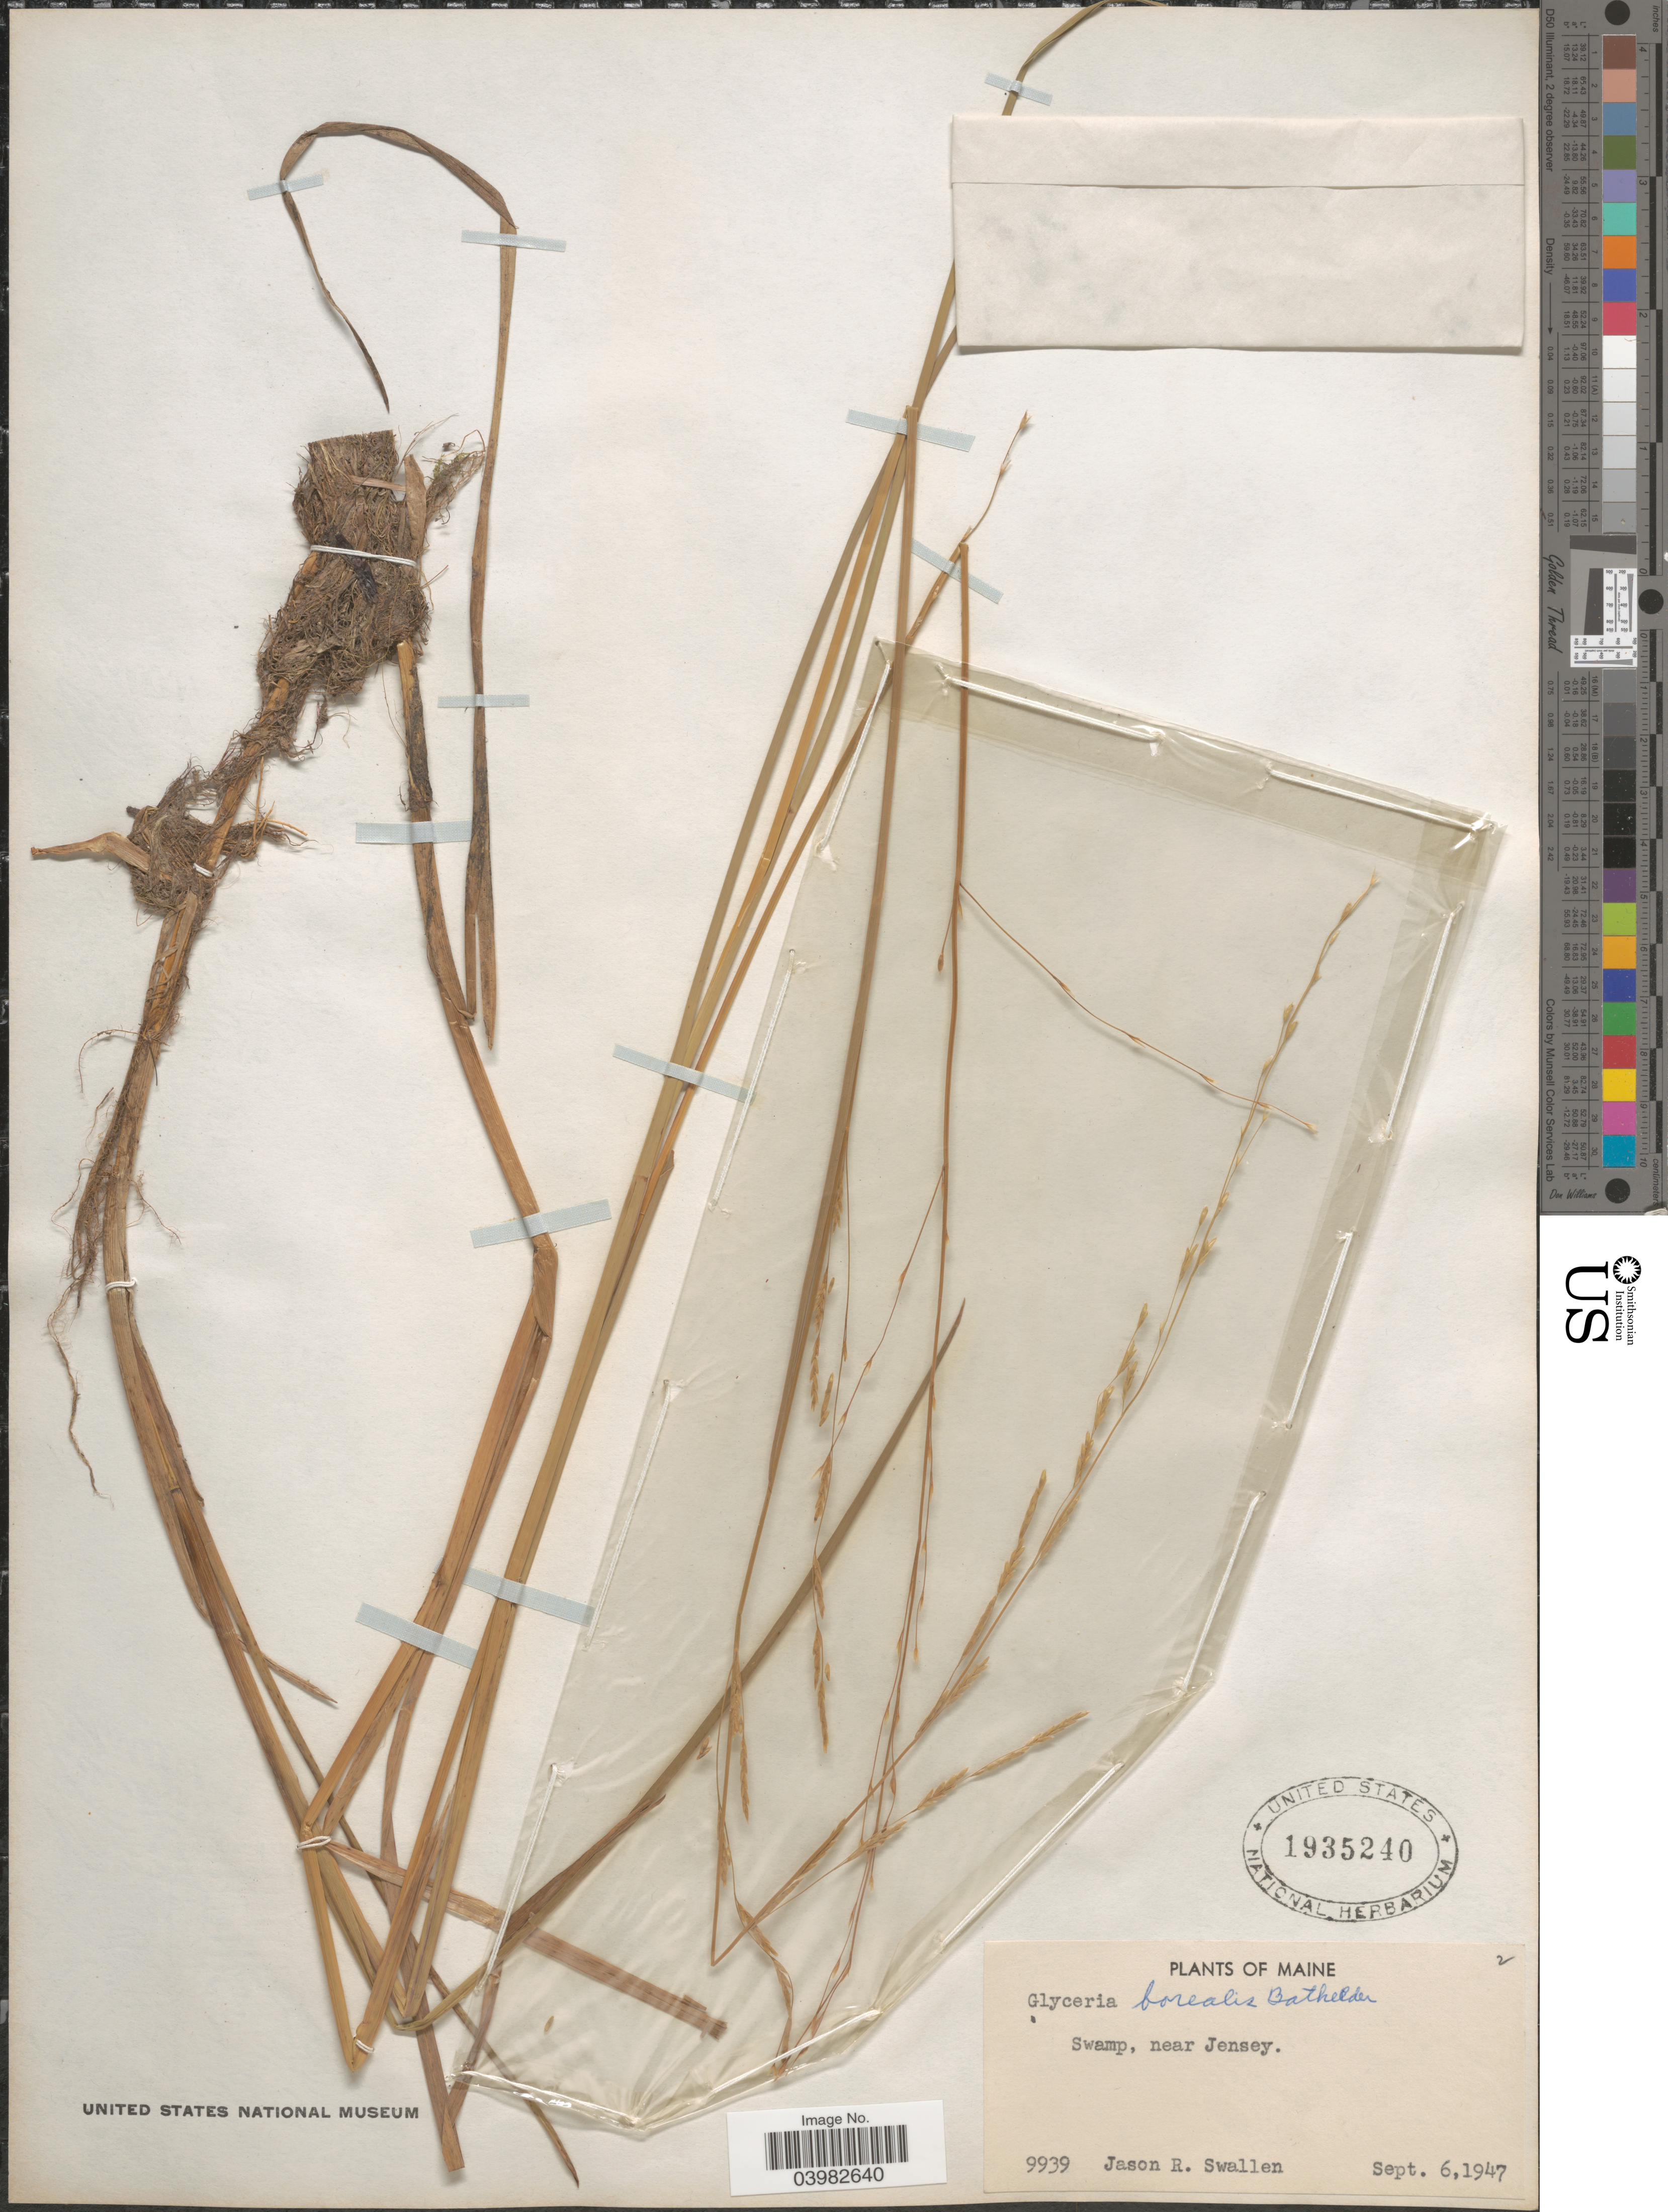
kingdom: Plantae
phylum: Tracheophyta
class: Liliopsida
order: Poales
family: Poaceae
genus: Glyceria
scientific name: Glyceria borealis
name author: (Nash) Batchelder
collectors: J. R. Swallen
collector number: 9939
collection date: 1947-09-06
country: United States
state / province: Maine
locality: Swamp, near Jensey.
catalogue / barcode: US 1935240